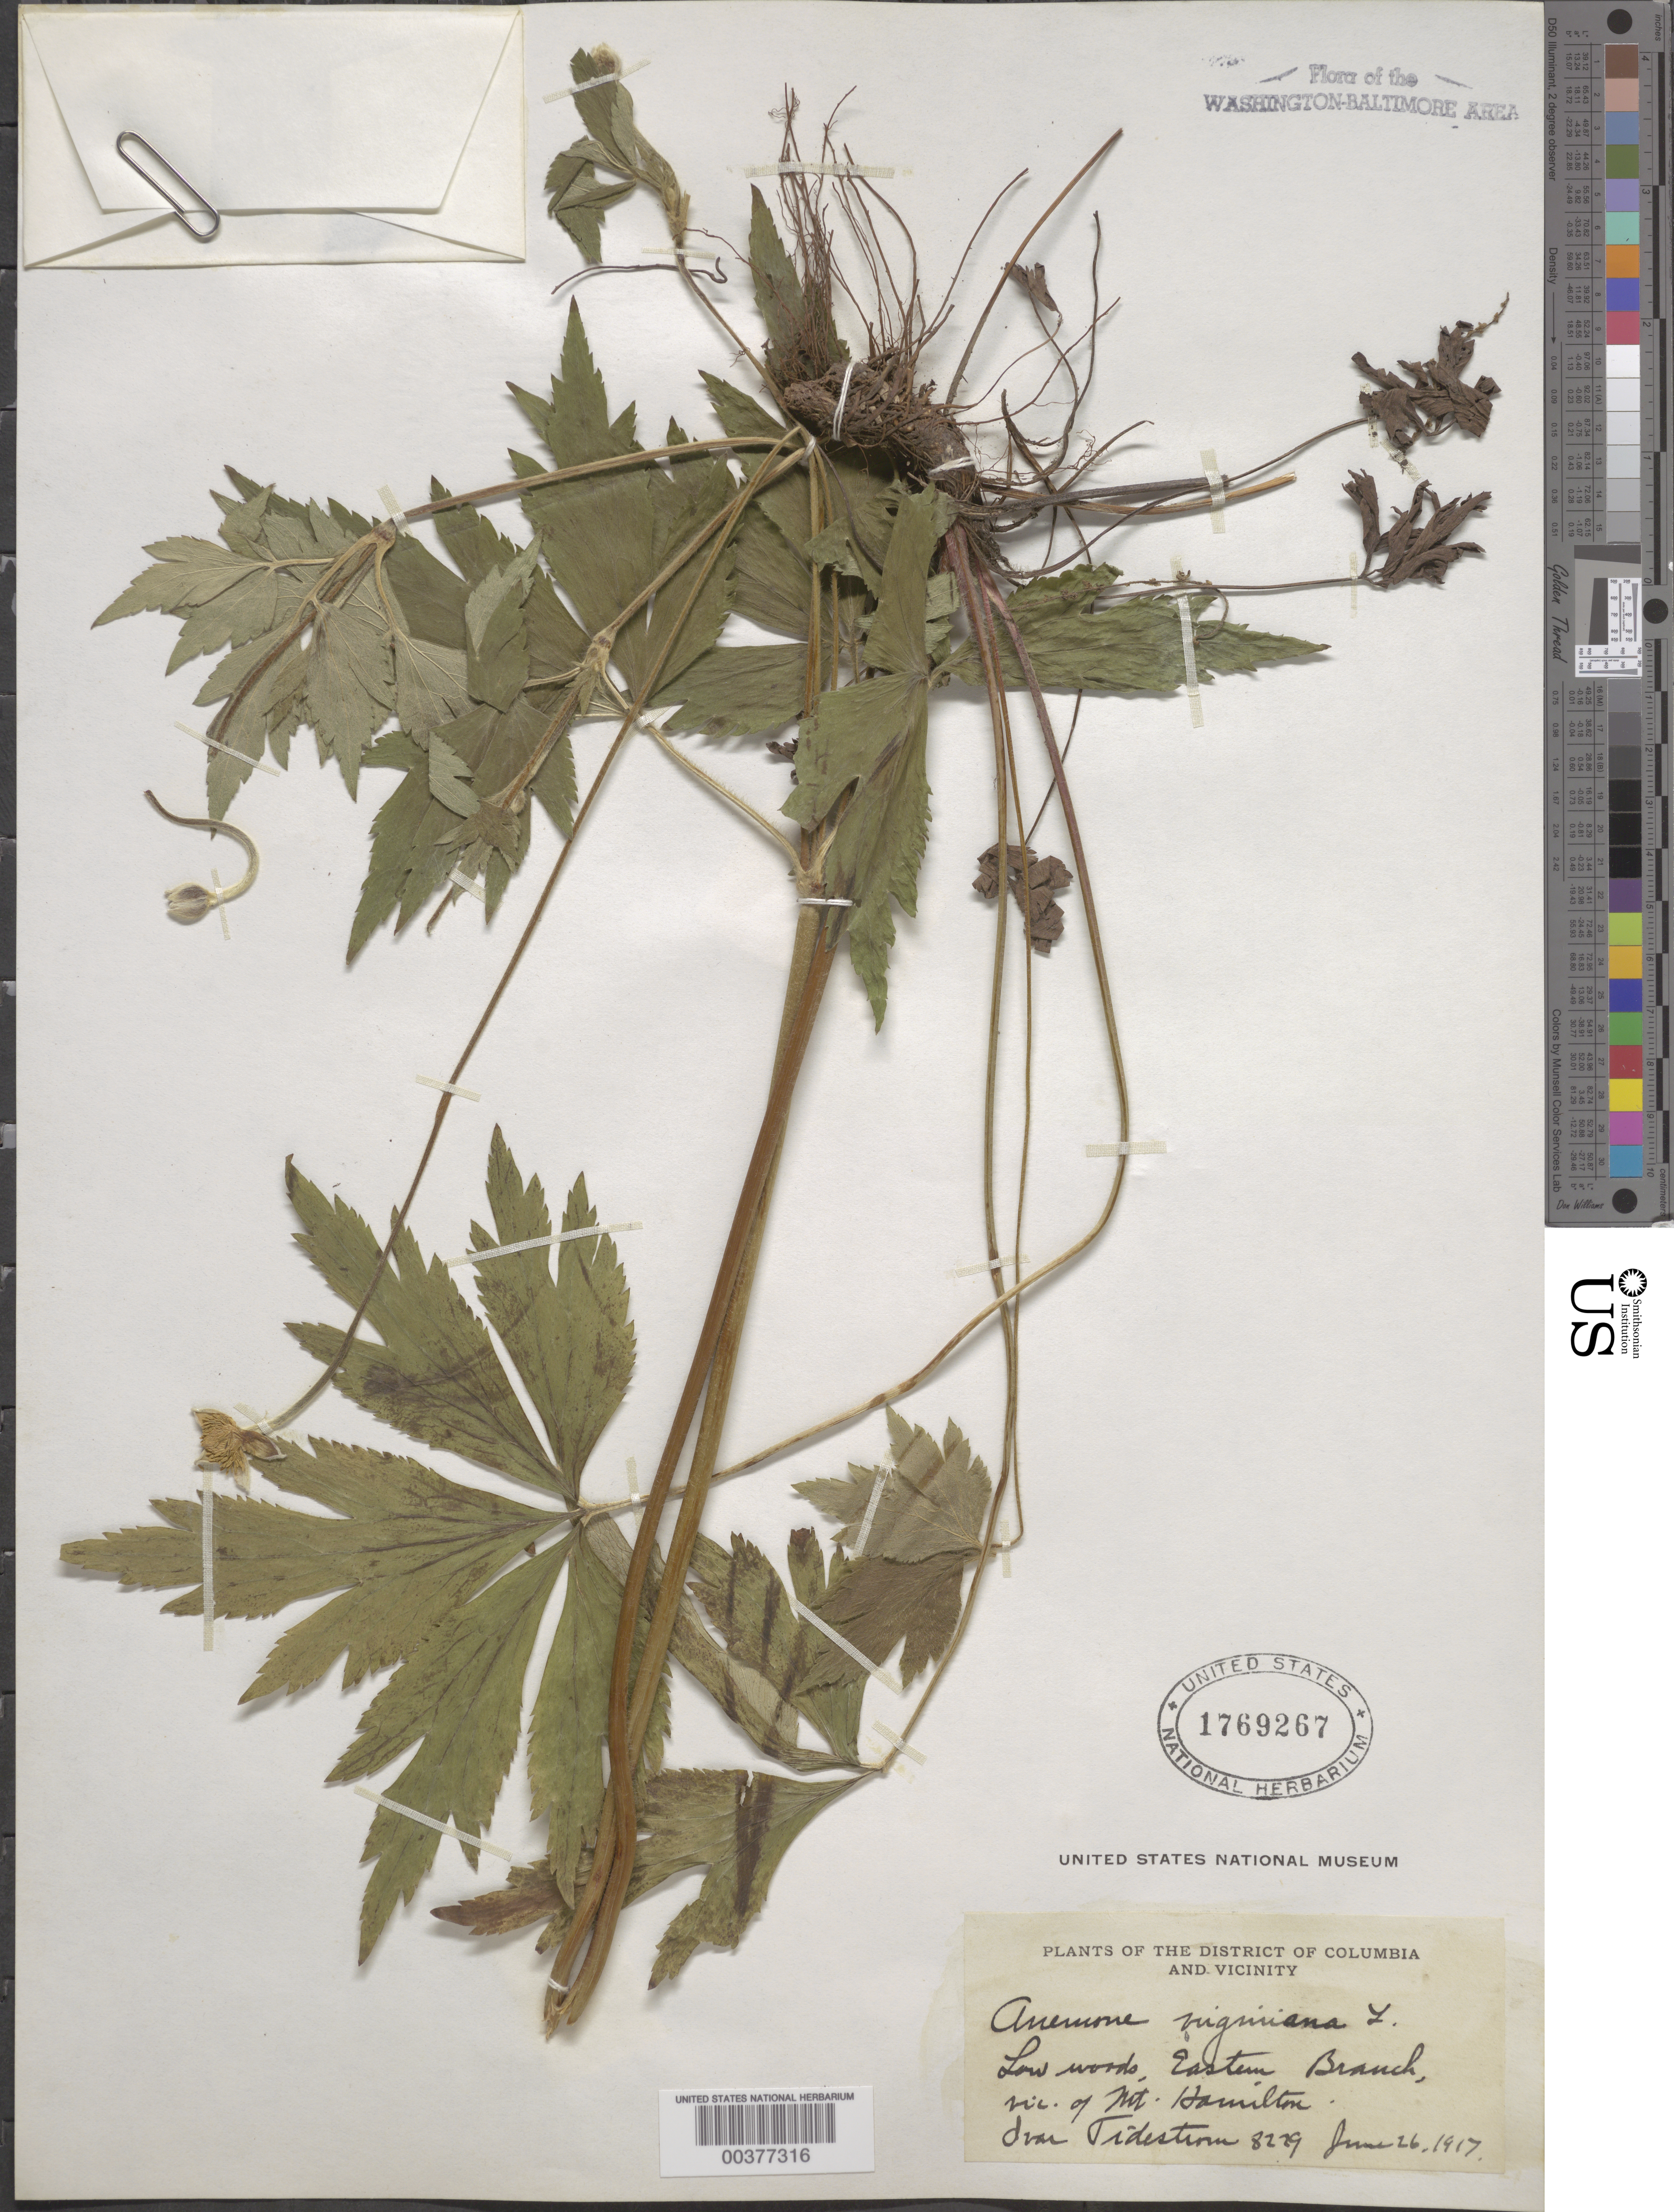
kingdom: Plantae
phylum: Tracheophyta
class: Magnoliopsida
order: Ranunculales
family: Ranunculaceae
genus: Anemone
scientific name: Anemone virginiana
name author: L.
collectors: I. F. Tidestrom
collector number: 8229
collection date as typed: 26 Jun 1917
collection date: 1917-06-26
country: United States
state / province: District of Columbia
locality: Eastern Branch, Mount Hamilton vicinity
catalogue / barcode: US 1769267